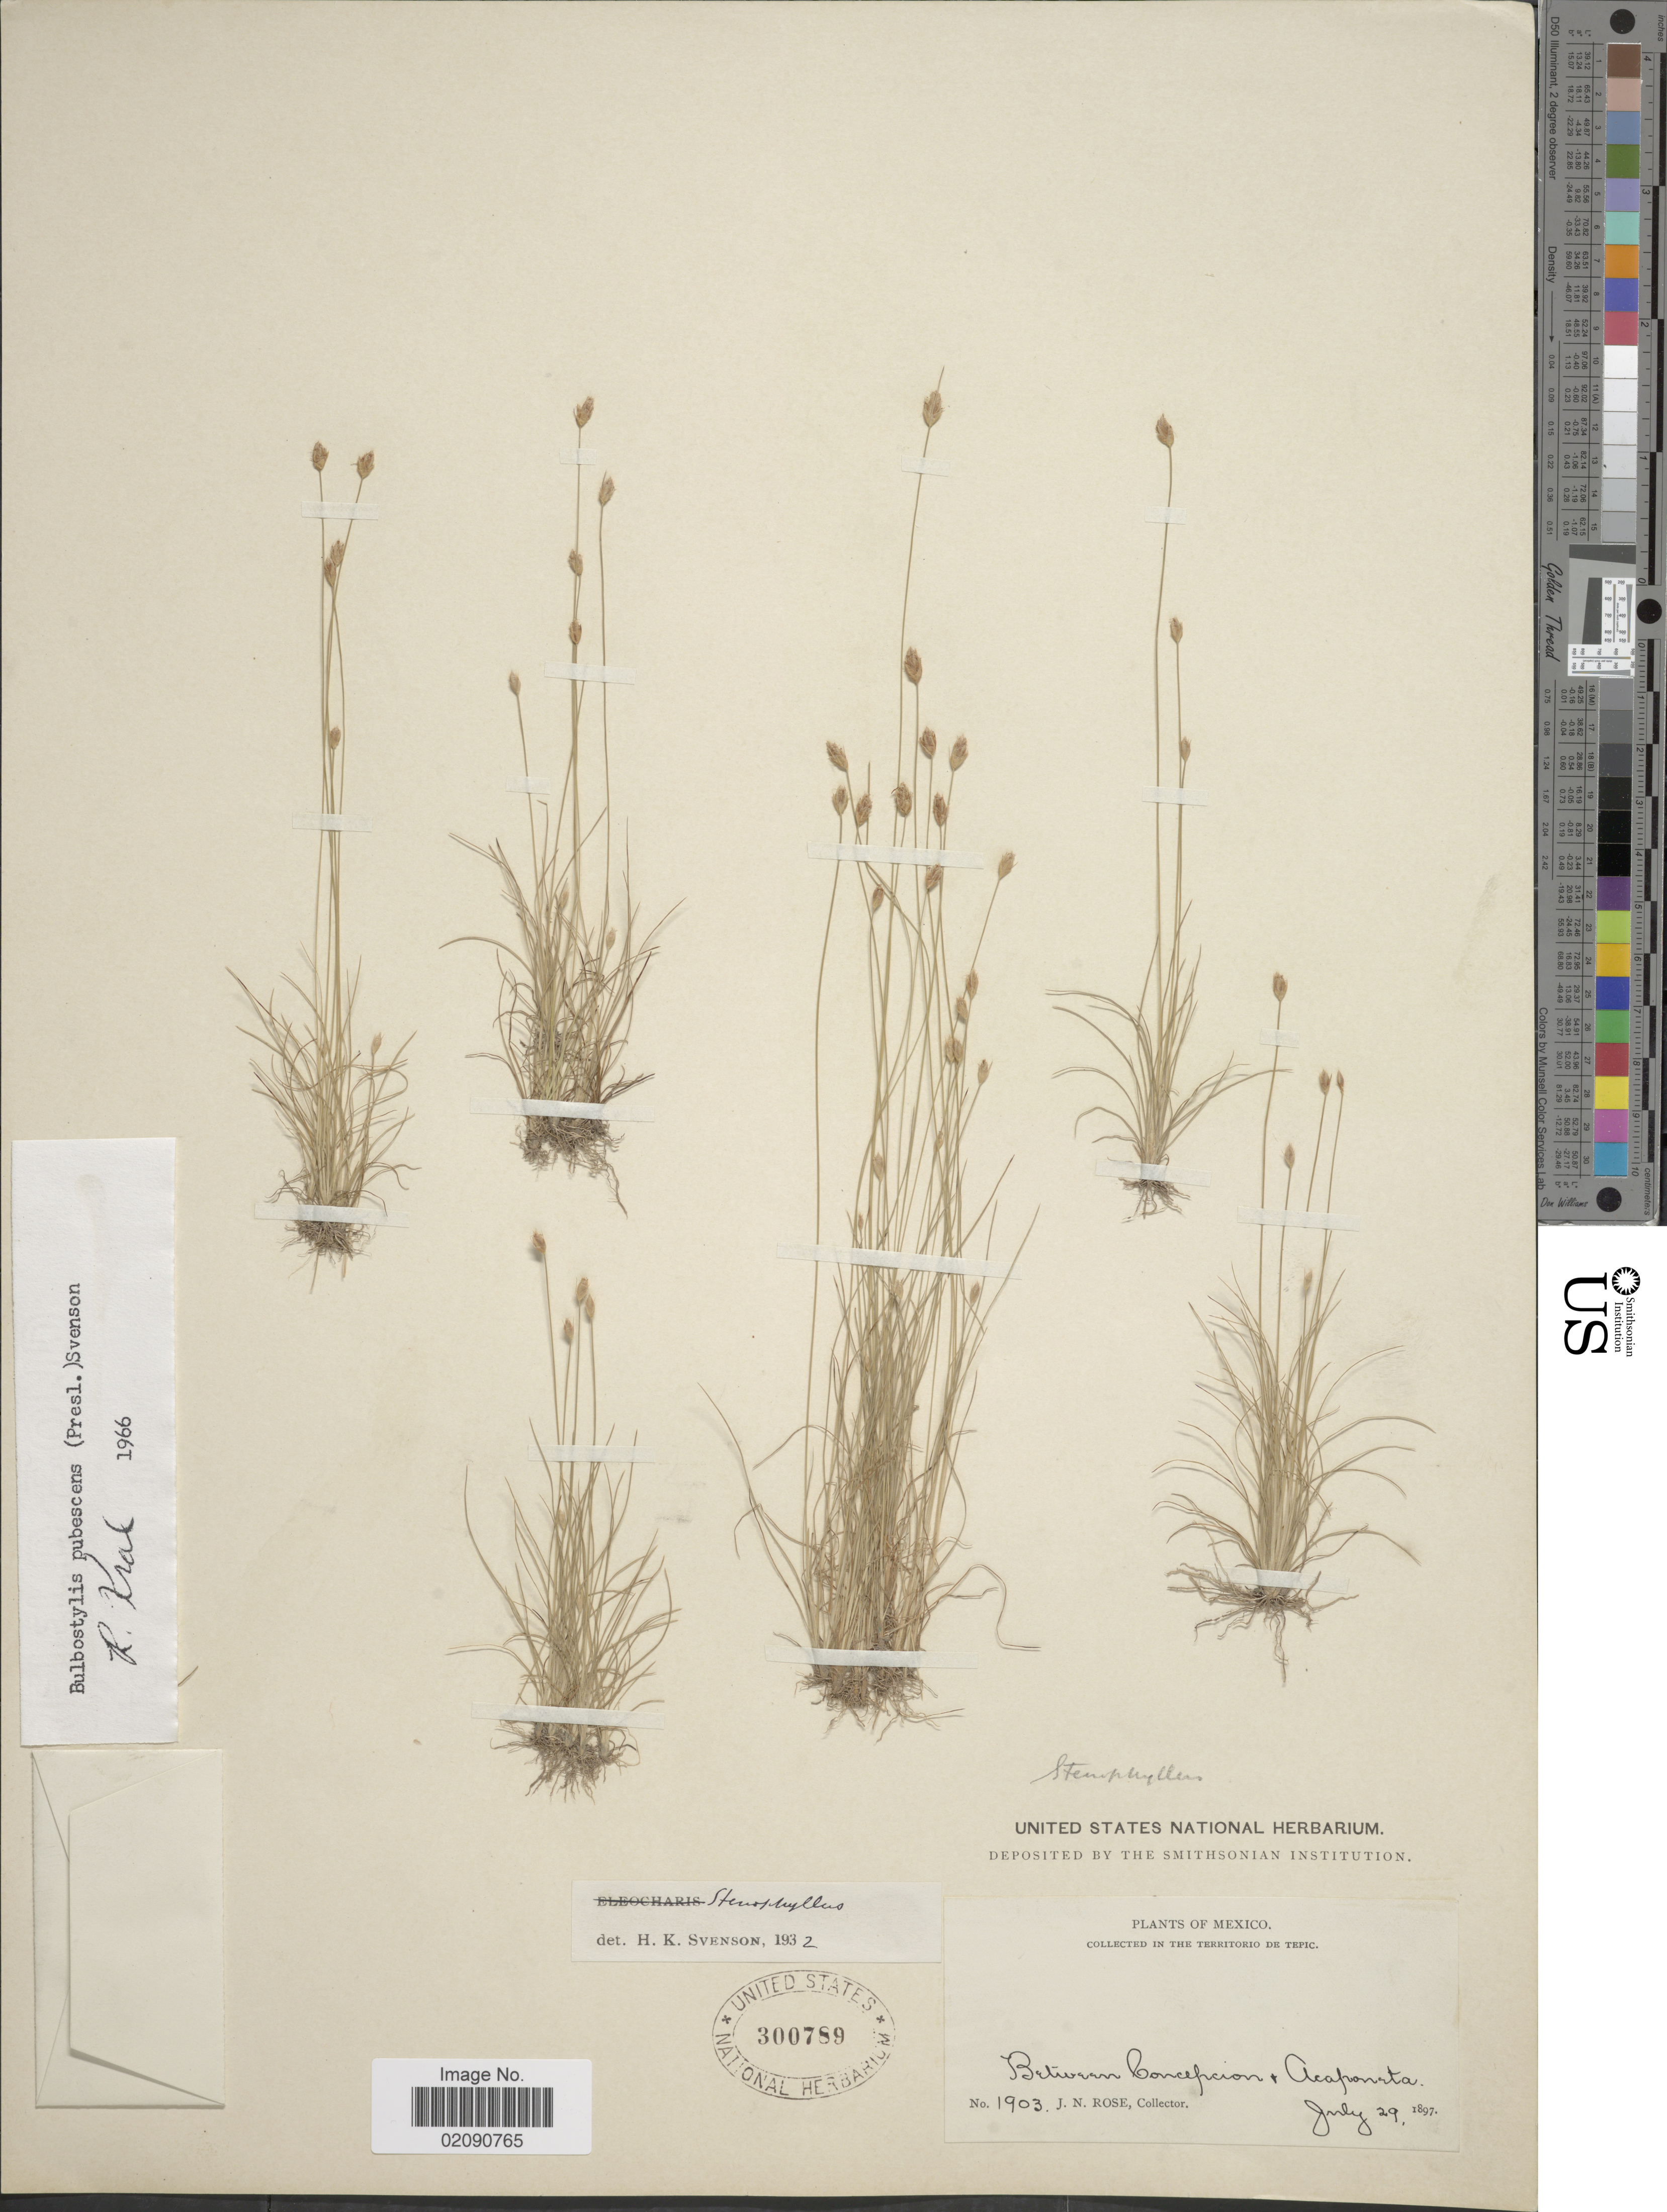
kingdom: Plantae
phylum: Tracheophyta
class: Liliopsida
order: Poales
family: Cyperaceae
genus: Bulbostylis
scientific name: Bulbostylis pubescens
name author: (J. Presl & C. Presl) Svenson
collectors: J. N. Rose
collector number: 1903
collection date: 1897-07-29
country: Mexico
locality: In the Territorio de Tepic. Between Concepcion, Acaponeta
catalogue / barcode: US 300789